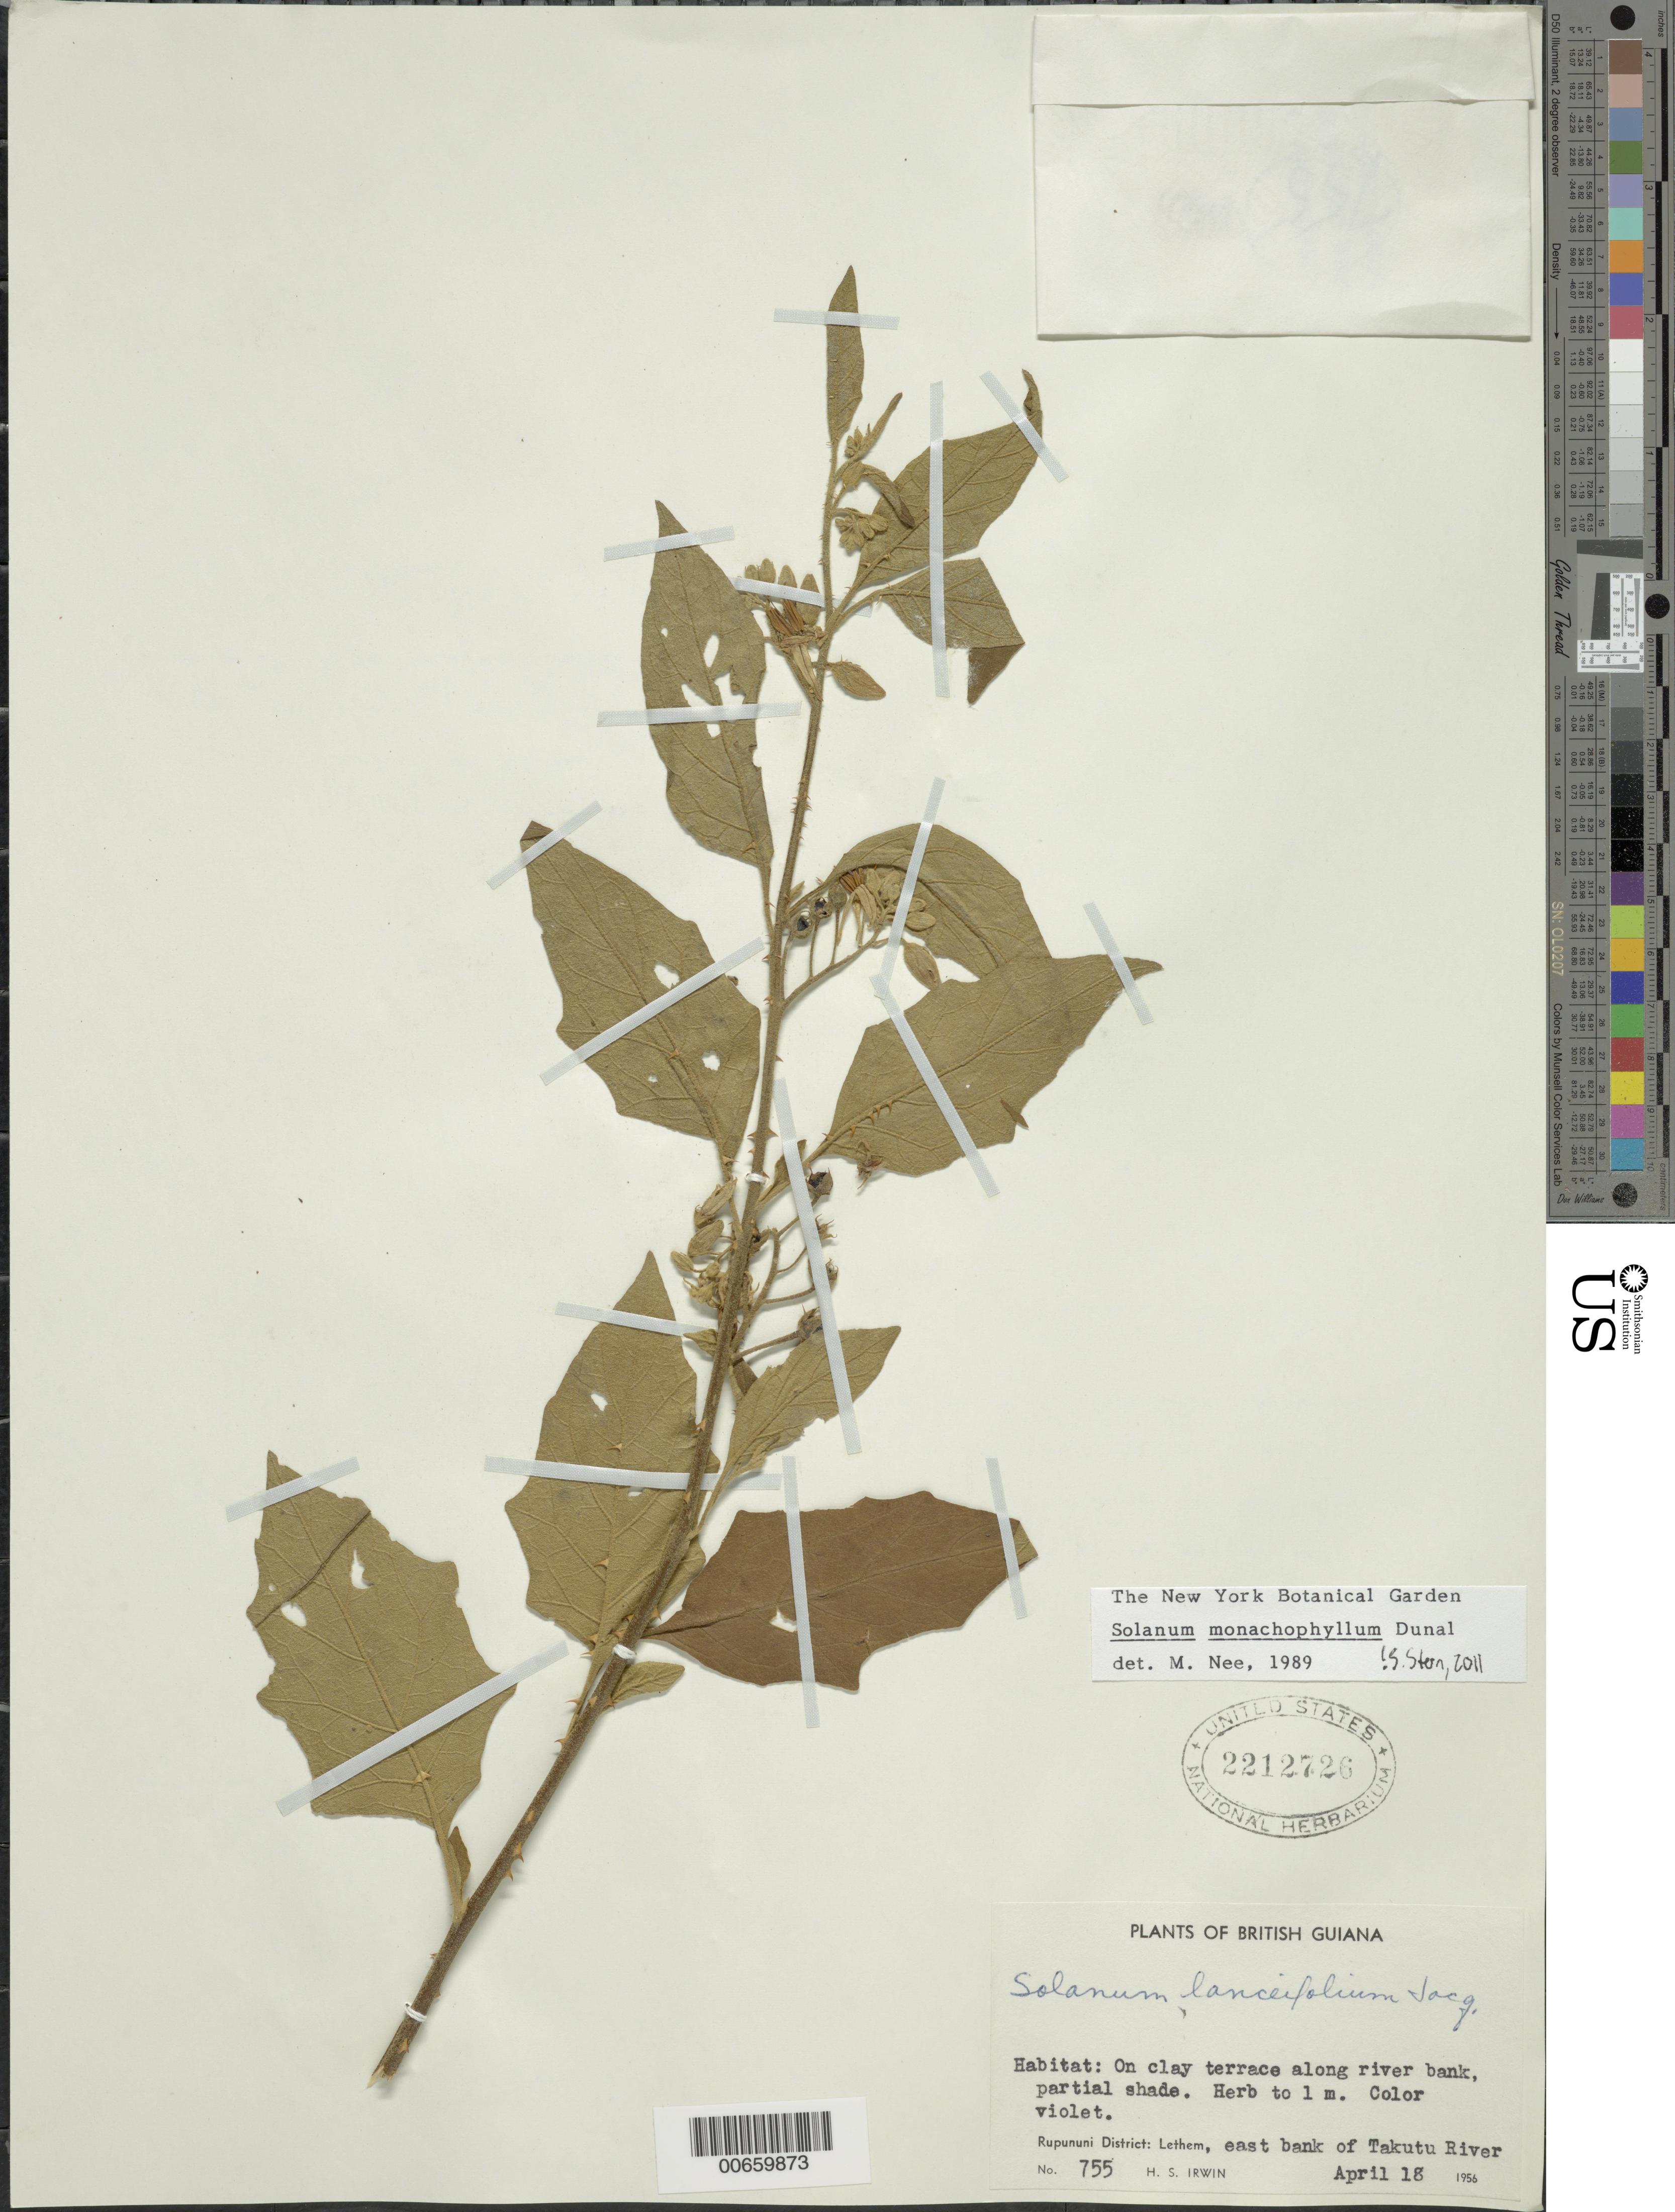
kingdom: Plantae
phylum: Tracheophyta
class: Magnoliopsida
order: Solanales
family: Solanaceae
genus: Solanum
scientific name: Solanum monachophyllum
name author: Dunal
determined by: Nee, Michael H.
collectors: H. Irwin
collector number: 755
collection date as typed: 4 Apr 1956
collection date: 1956-04-04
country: Guyana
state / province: U. Takutu-U. Essequibo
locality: Lethem, E bank of Takutu R., Rupununi Dist.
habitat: Clay terrace along river bank, partial shade.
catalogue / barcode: US 2212726